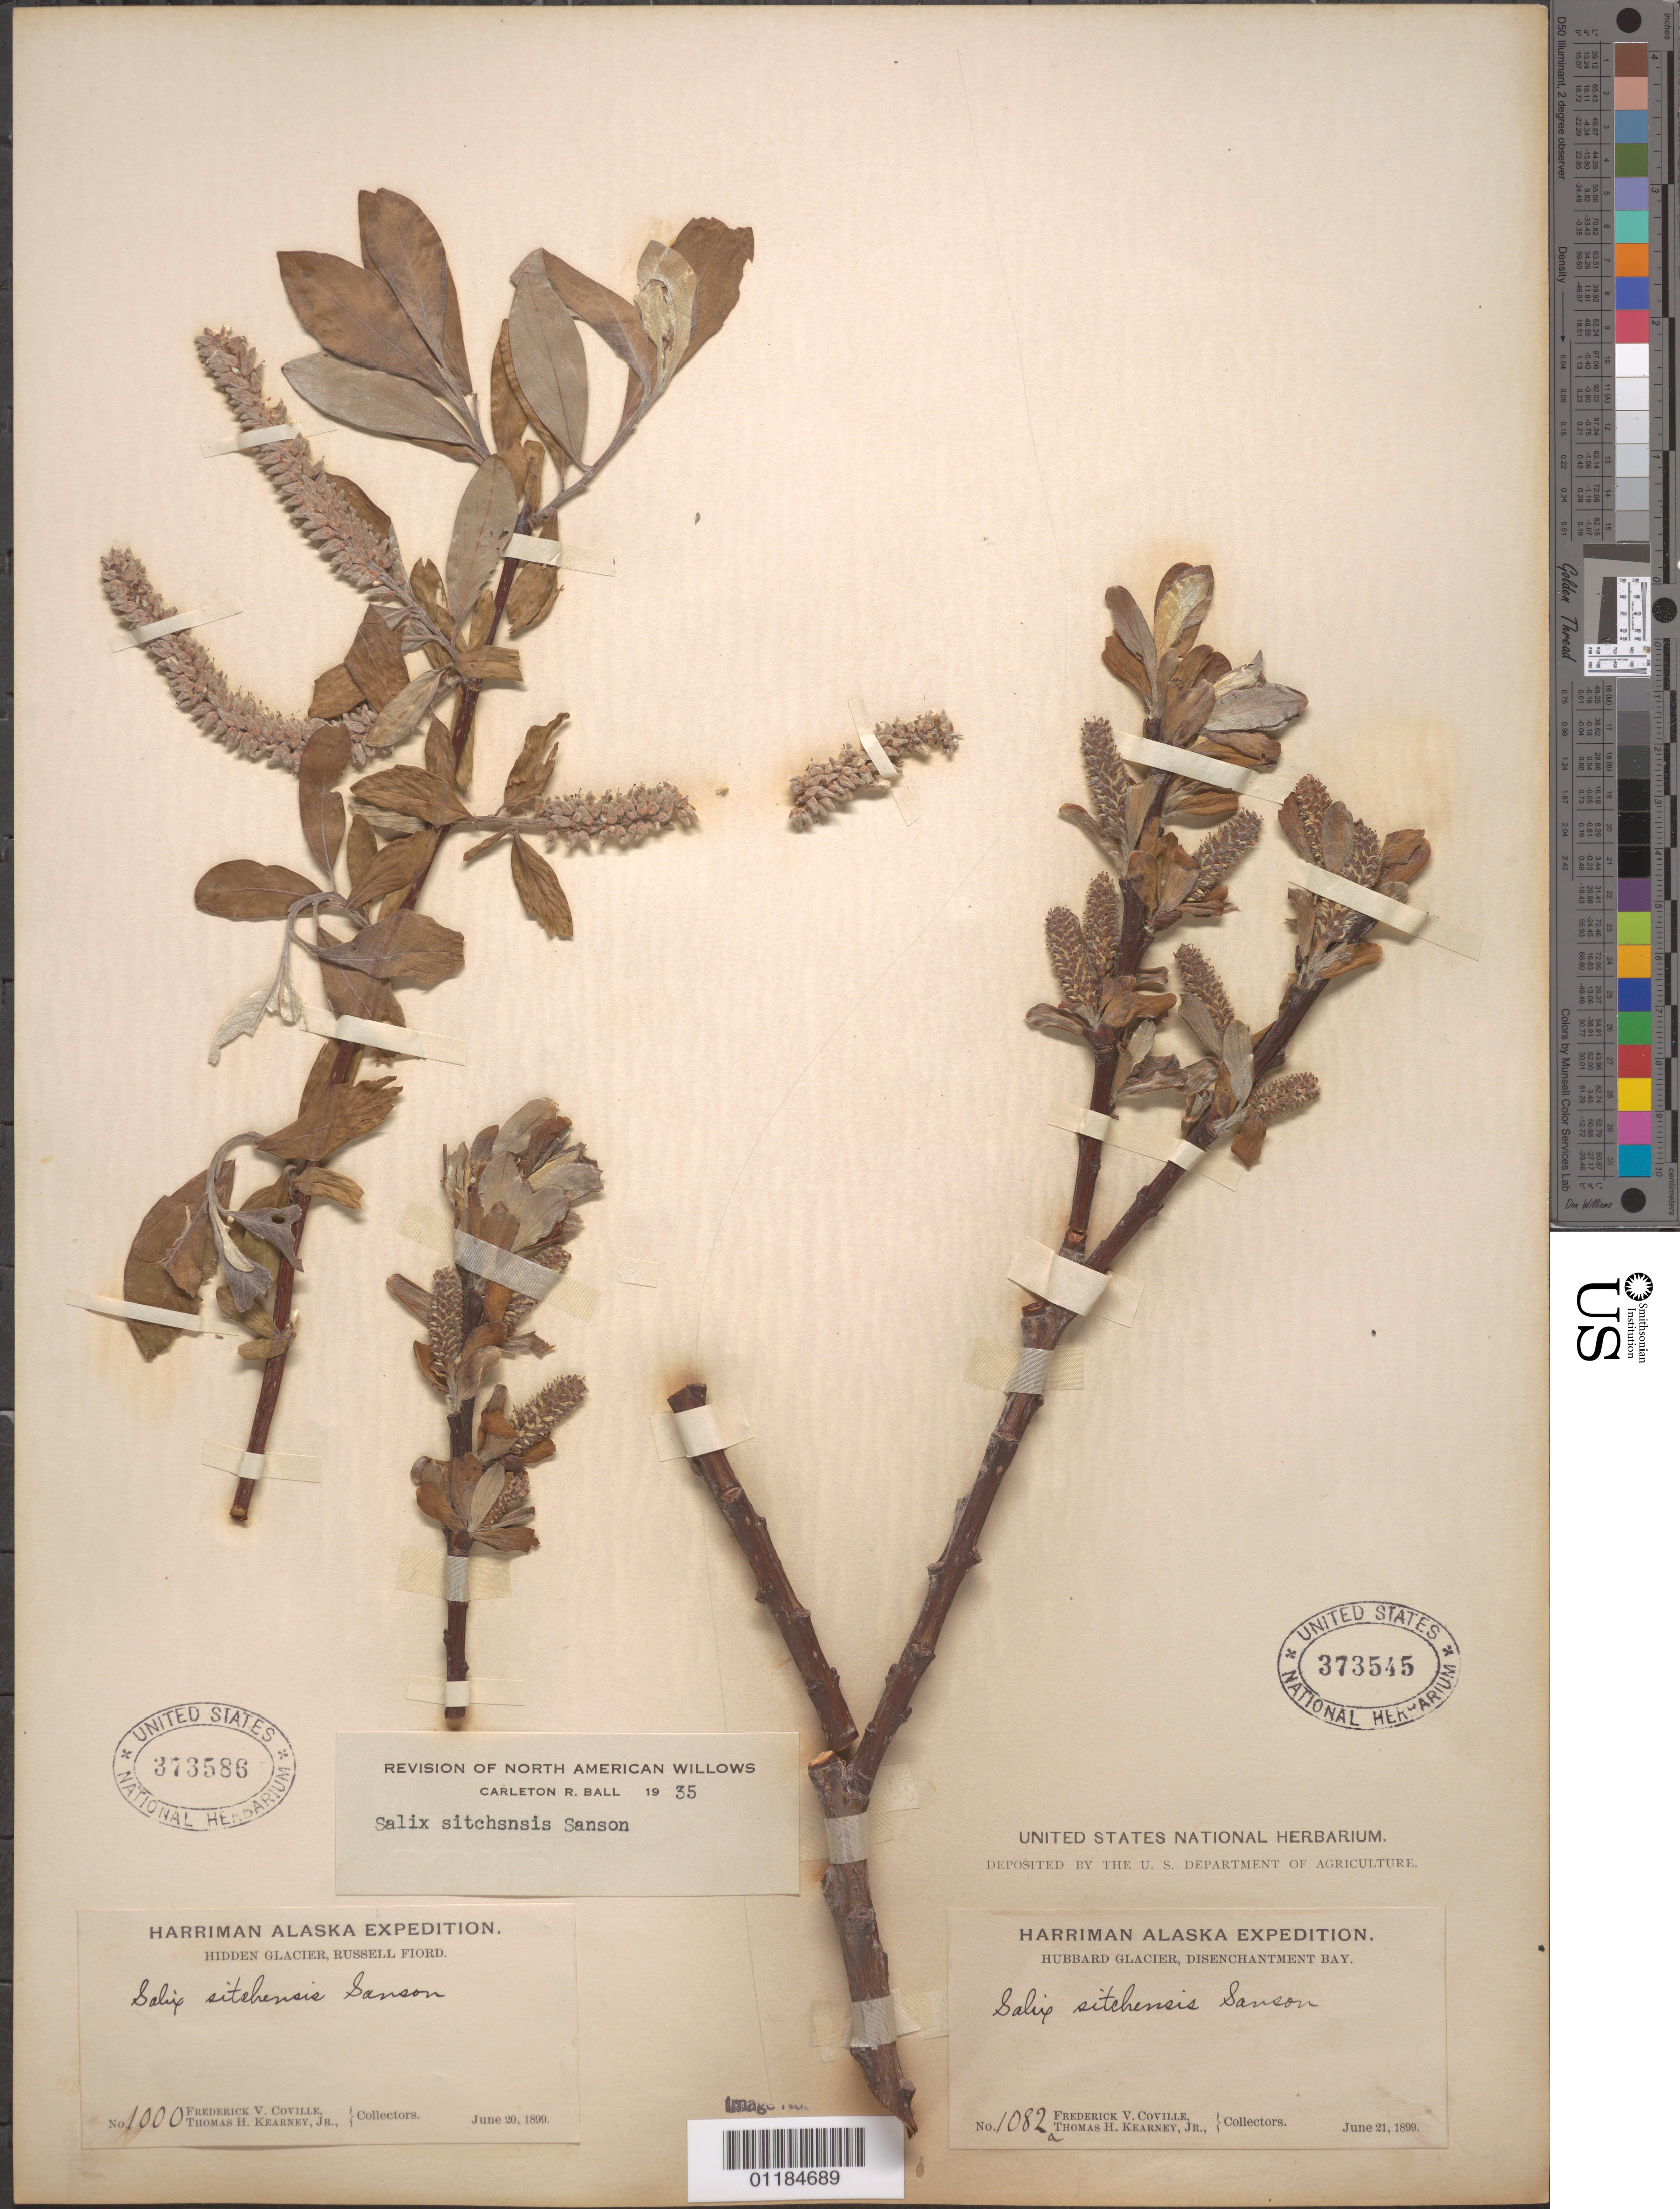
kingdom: Plantae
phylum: Tracheophyta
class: Magnoliopsida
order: Malpighiales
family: Salicaceae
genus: Salix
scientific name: Salix sitchensis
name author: Sanson ex Bong.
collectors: F. V. Coville & T. H. Kearney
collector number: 1000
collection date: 1899-06-20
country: United States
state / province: Alaska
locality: Hidden Glacier, Russell Fiord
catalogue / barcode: US 373586